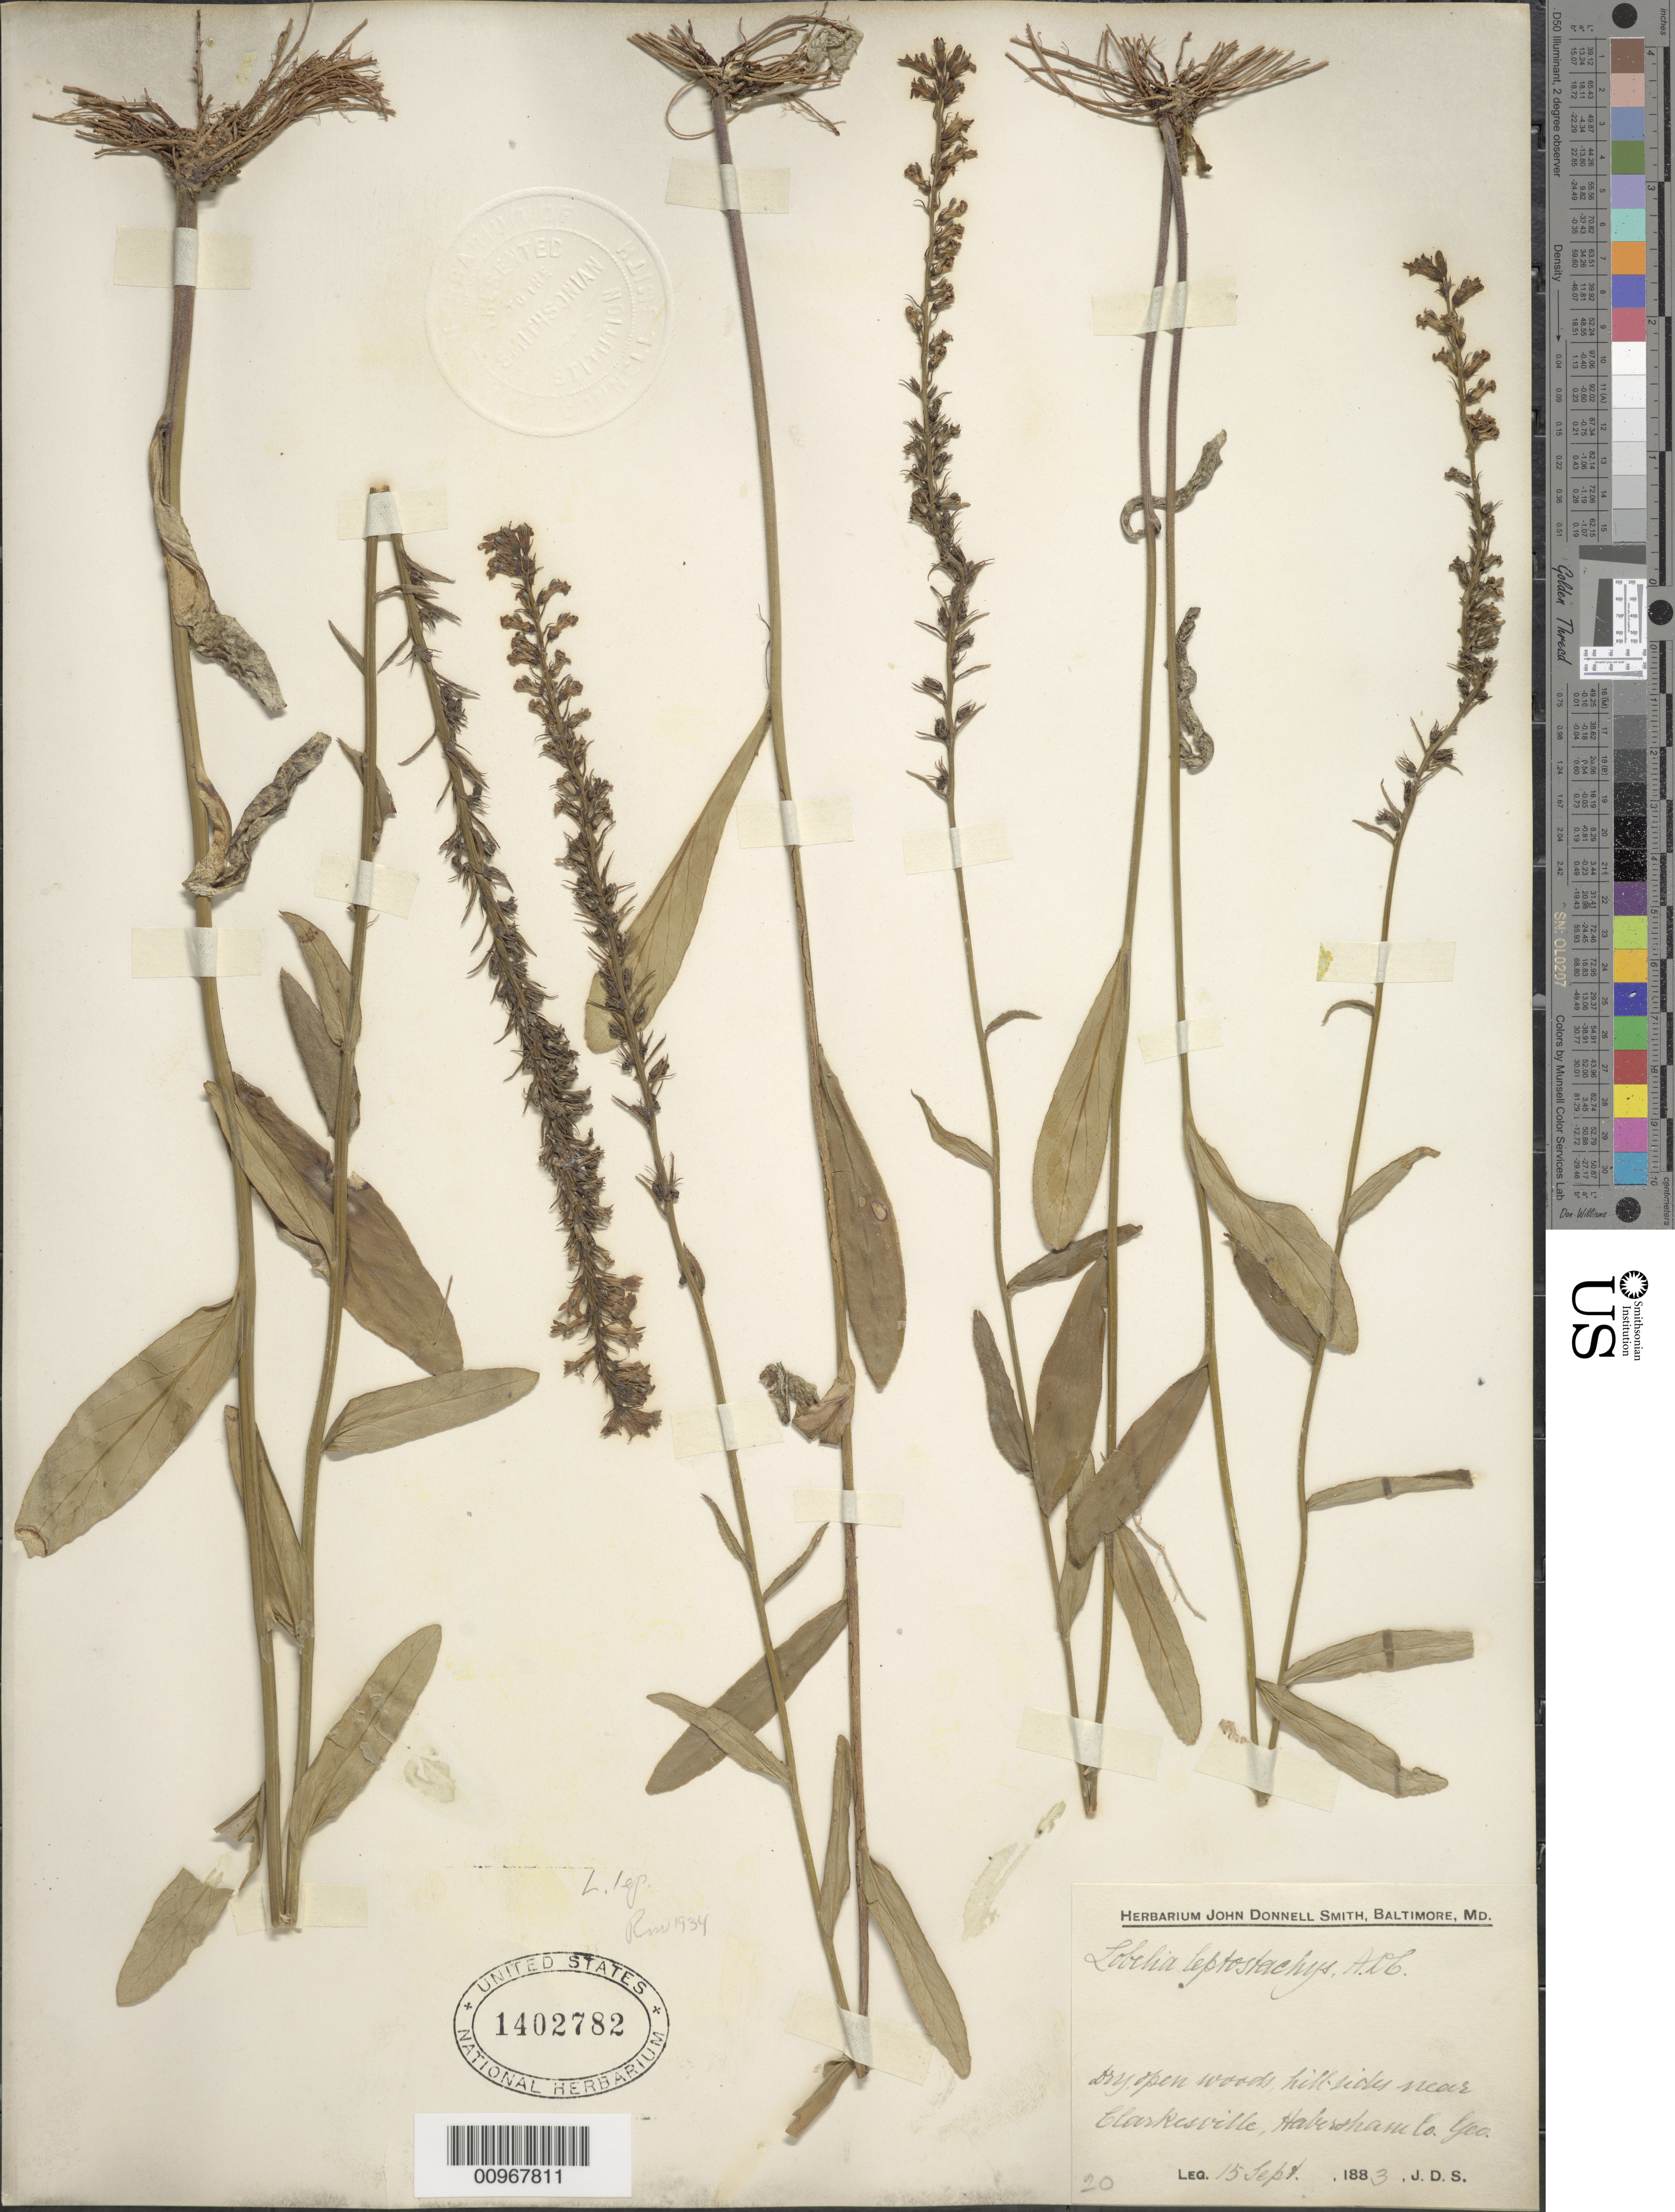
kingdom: Plantae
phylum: Tracheophyta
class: Magnoliopsida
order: Asterales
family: Campanulaceae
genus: Lobelia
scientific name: Lobelia leptostachys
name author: A. DC.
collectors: J. Donnell Smith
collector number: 20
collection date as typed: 15 Sep 1883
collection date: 1883-09-15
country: United States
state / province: Georgia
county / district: Habersham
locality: Near Clarksville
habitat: dry open woods, hillsides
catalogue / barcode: US 1402782